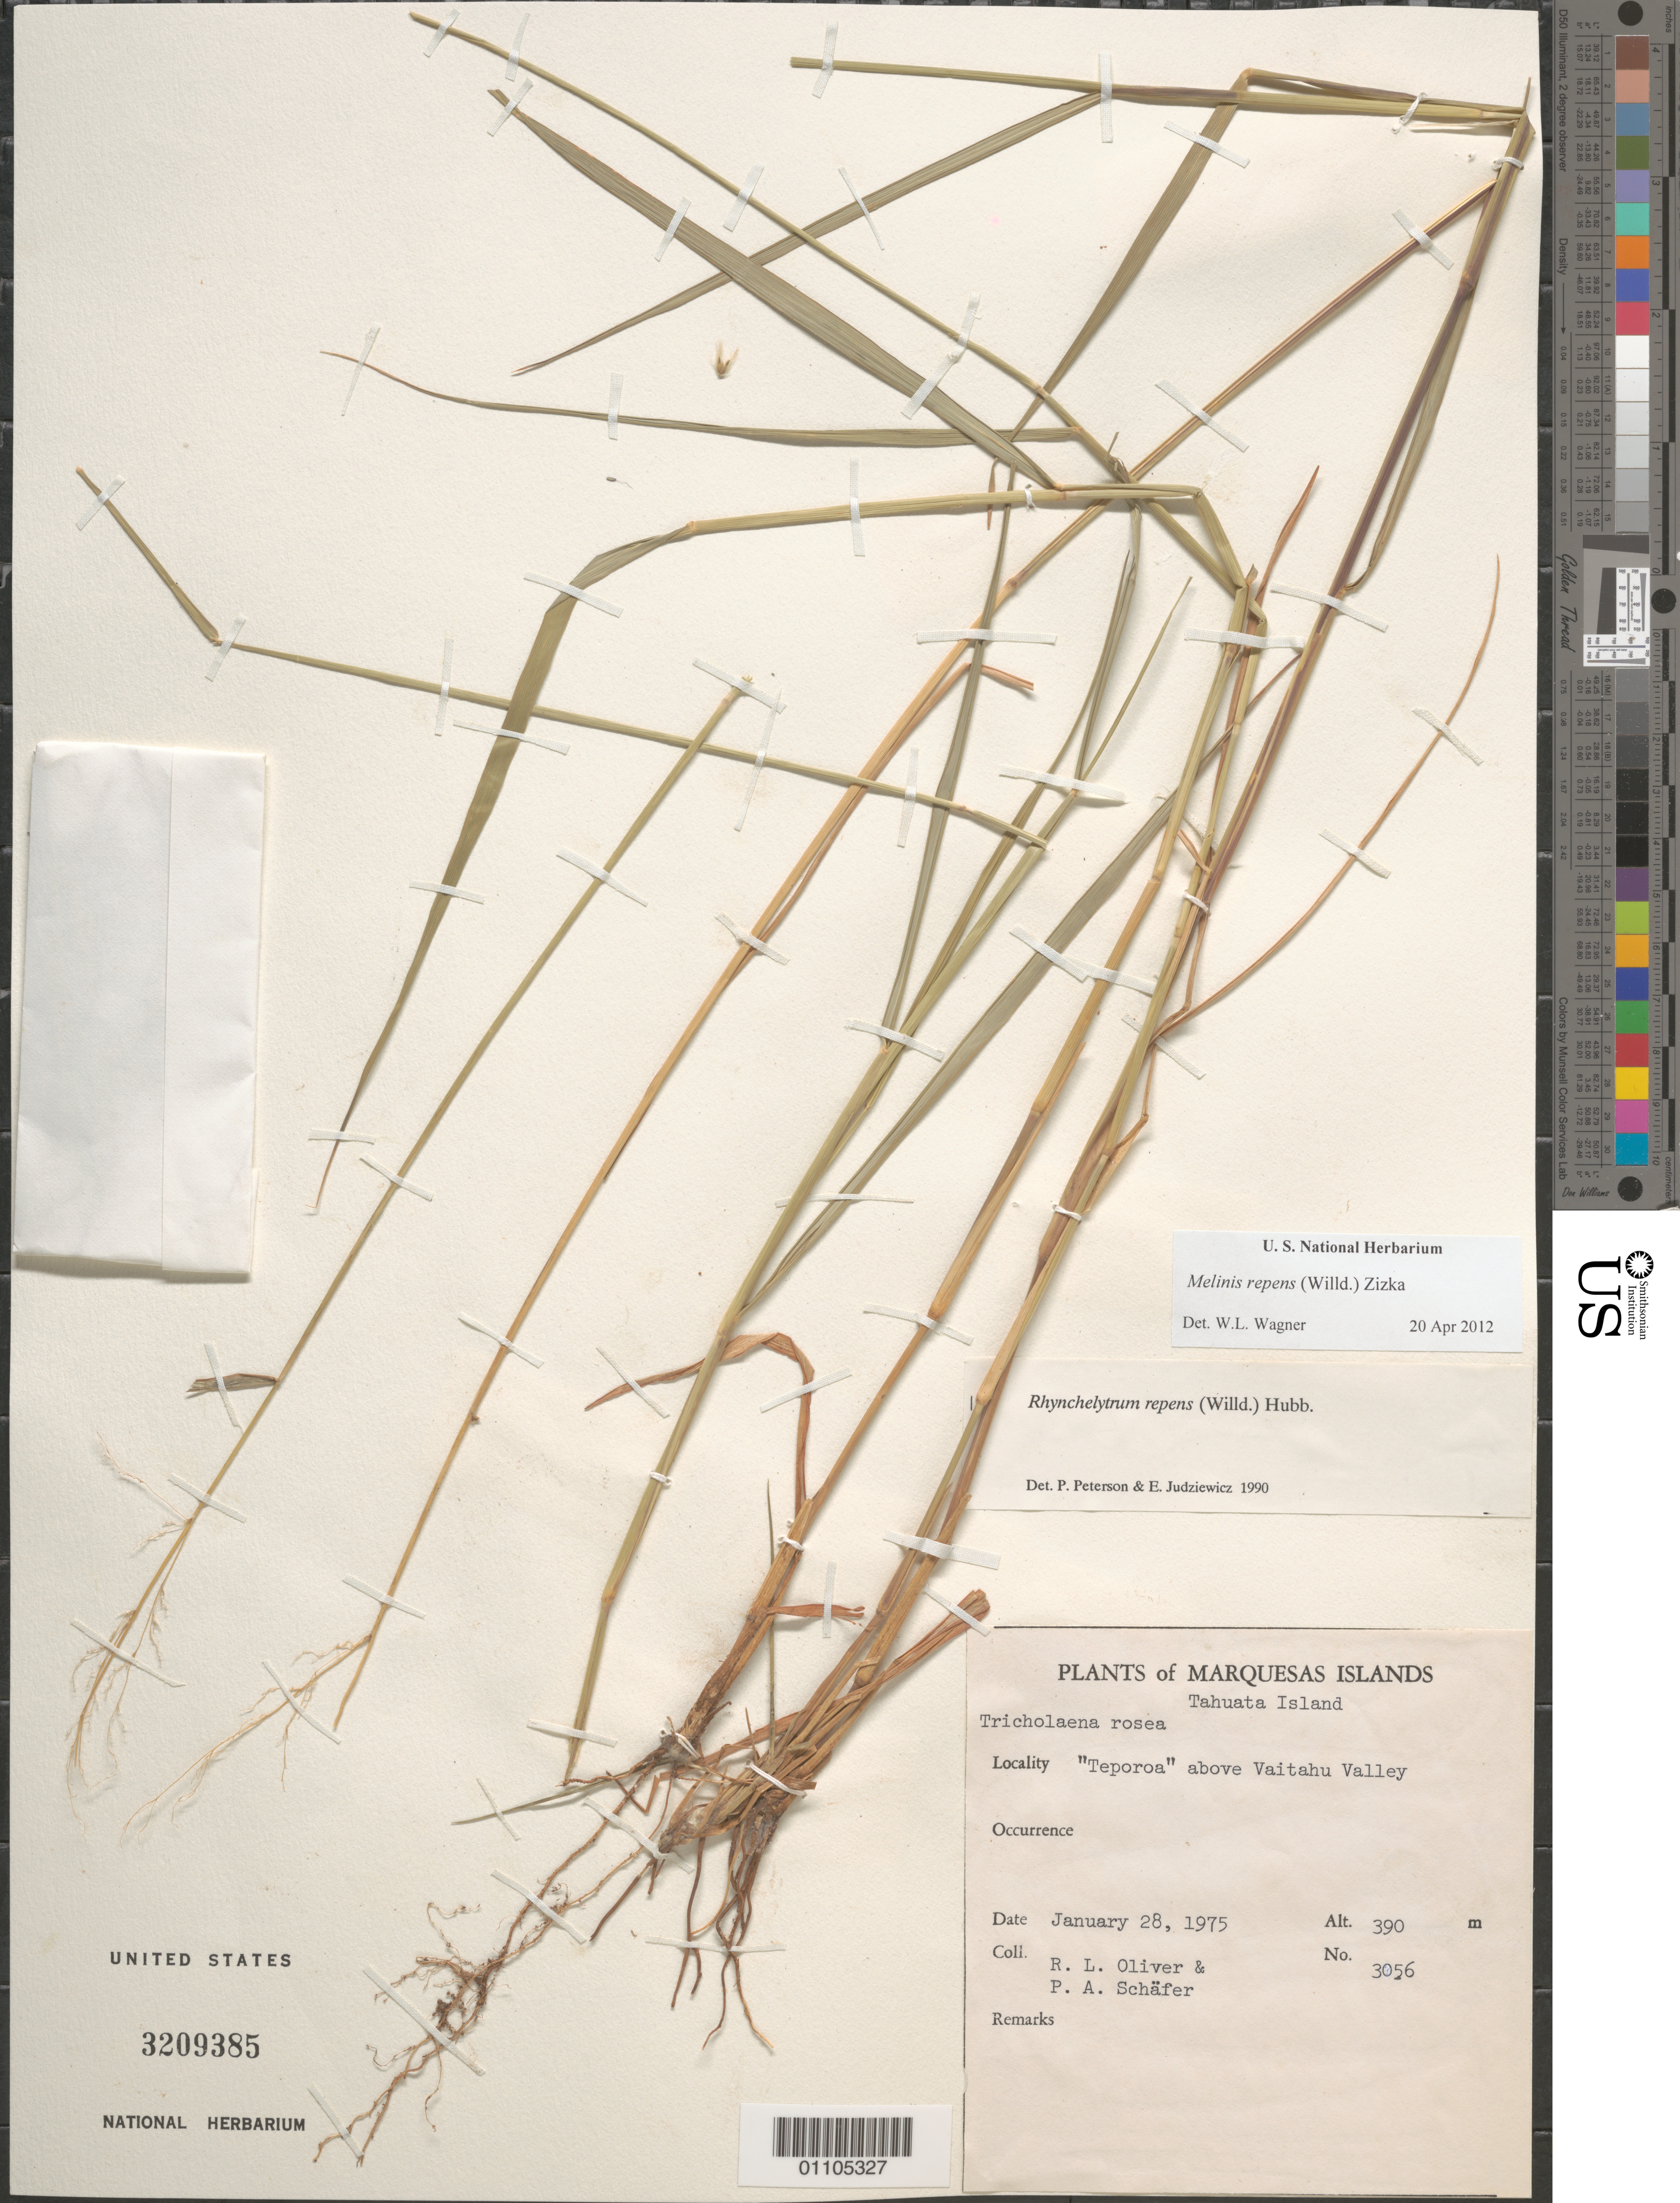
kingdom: Plantae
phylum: Tracheophyta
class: Liliopsida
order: Poales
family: Poaceae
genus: Melinis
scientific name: Melinis repens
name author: (Willd.) Zizka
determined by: Peterson, P. M.; Judziewicz, E. J.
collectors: R. L. Oliver & P. A. Schäfer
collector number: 3056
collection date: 1975-01-28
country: French Polynesia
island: Tahuata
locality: "Teporoa" above Vaitahu Valley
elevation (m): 390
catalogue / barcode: US 3209385